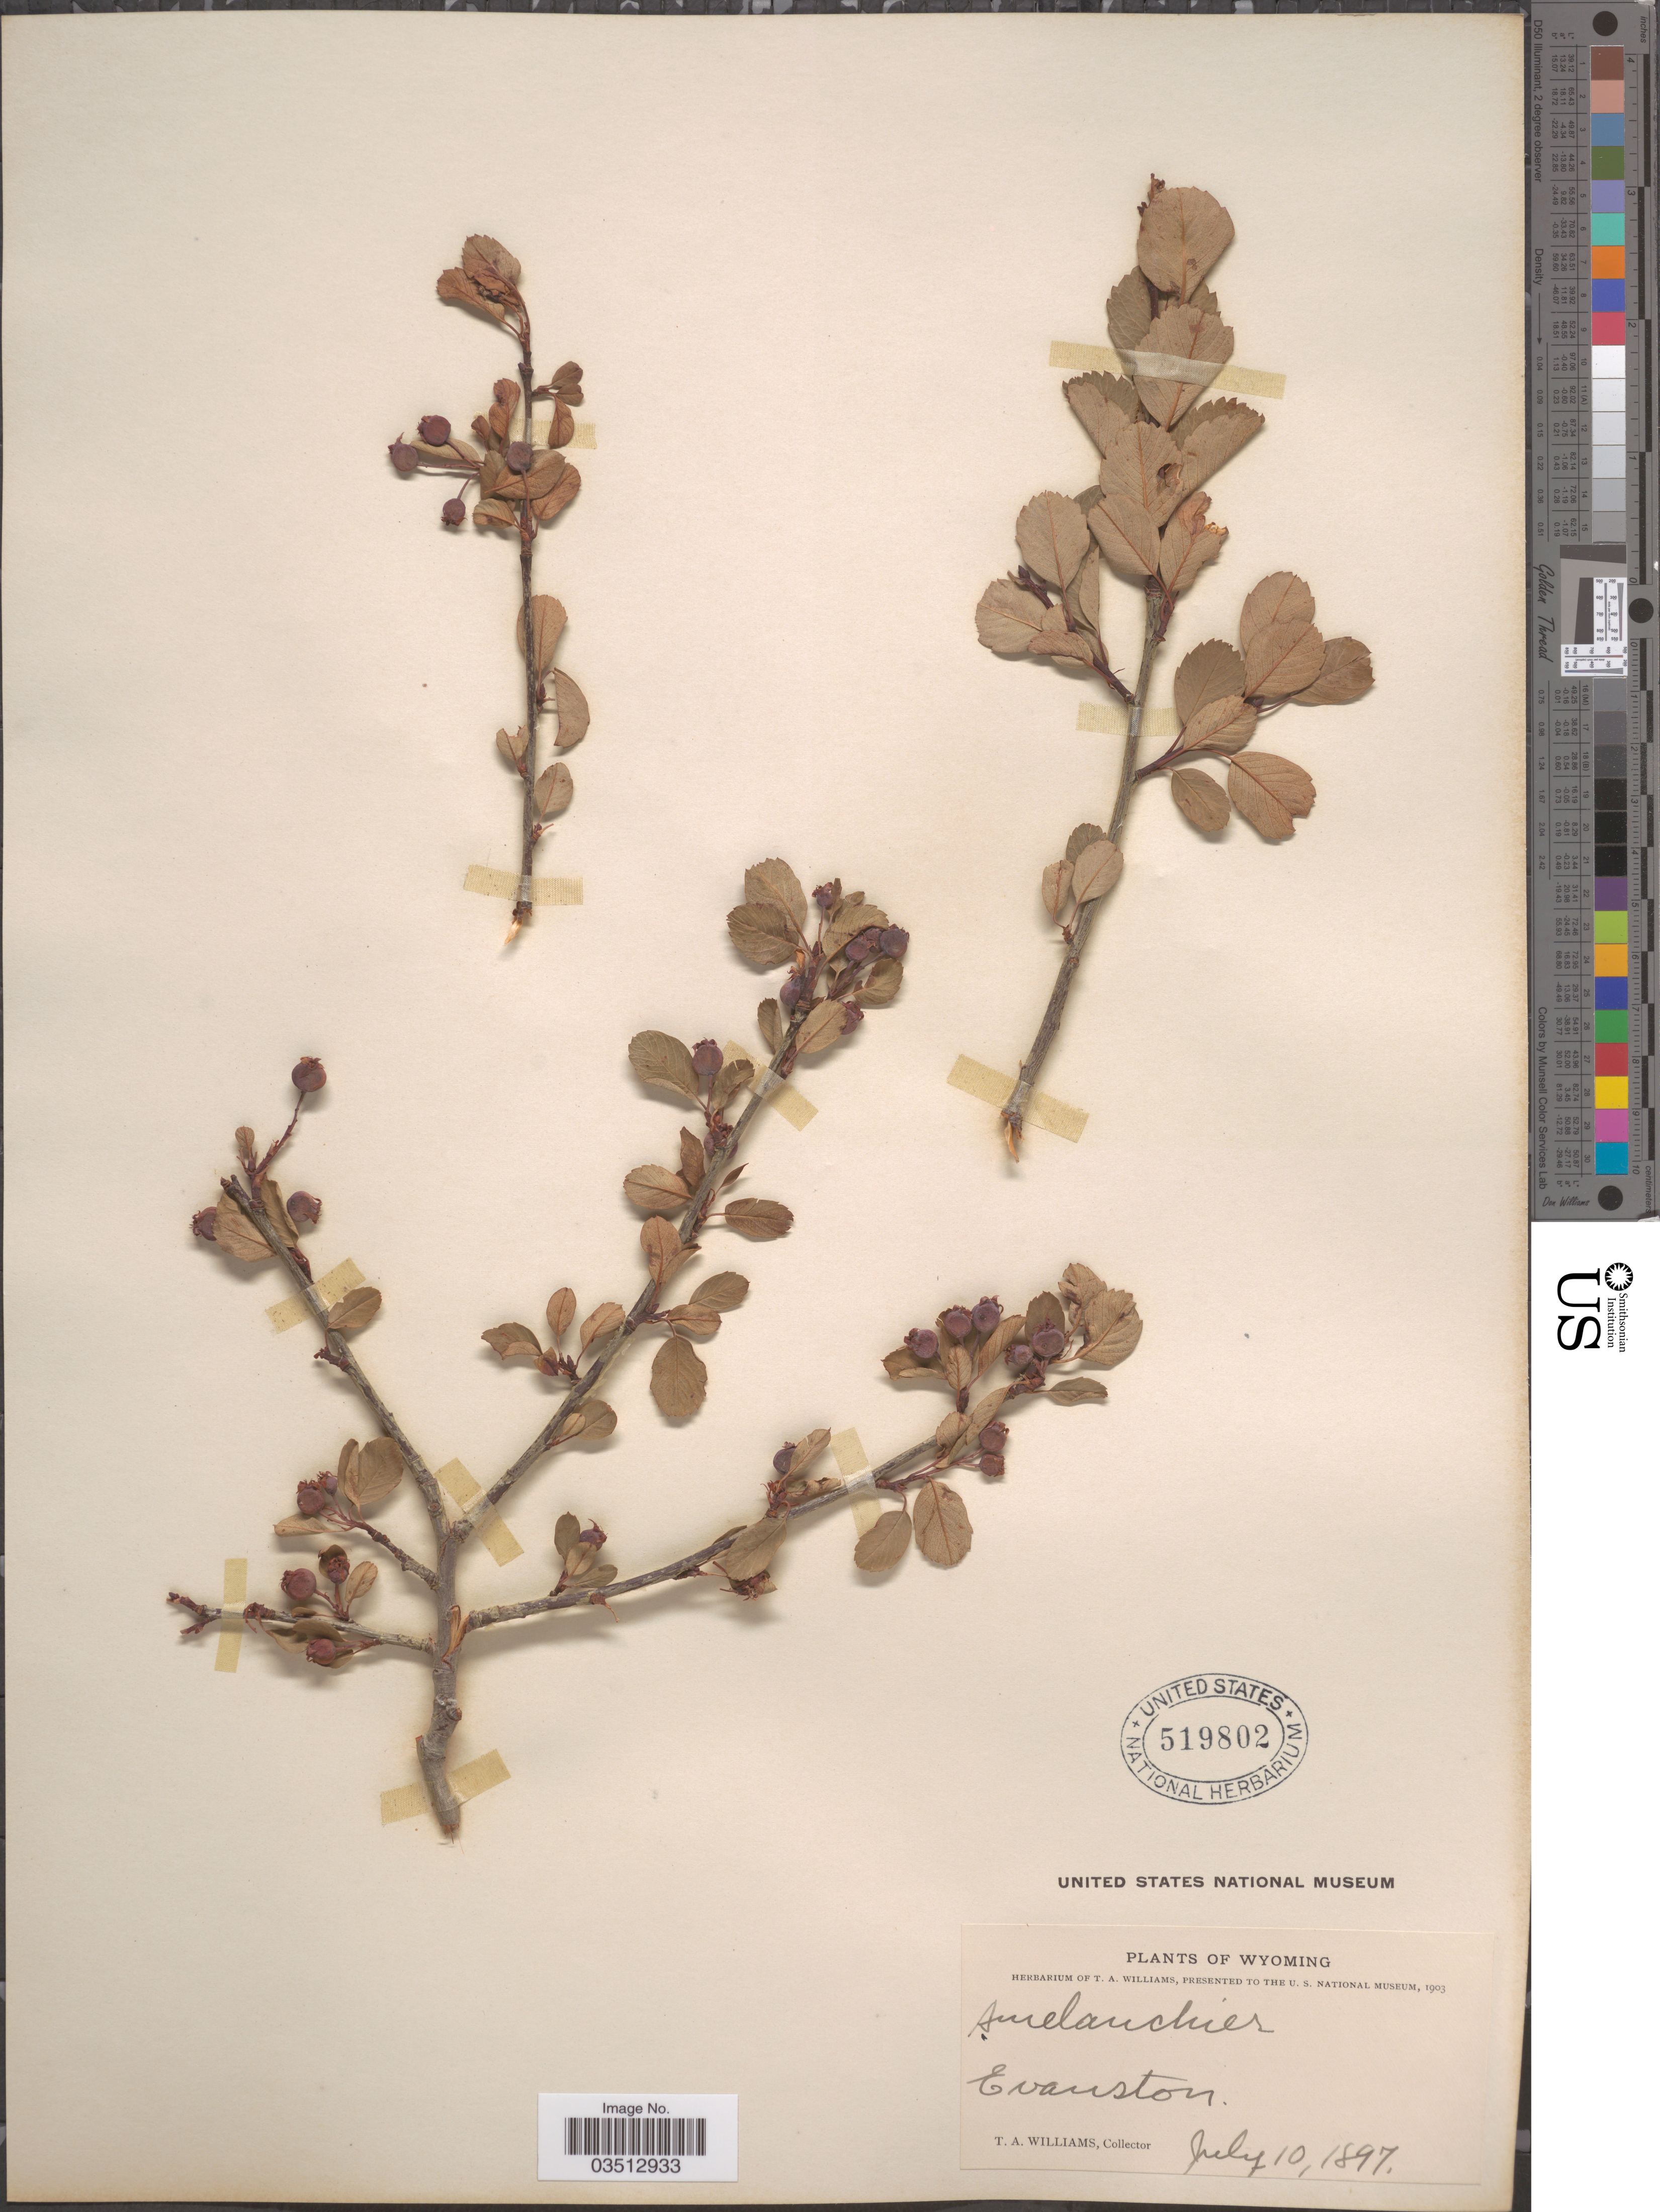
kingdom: Plantae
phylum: Tracheophyta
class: Magnoliopsida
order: Rosales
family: Rosaceae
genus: Amelanchier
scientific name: Amelanchier sp.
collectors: T. Williams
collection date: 1897-07-10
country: United States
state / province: Wyoming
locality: Evanston.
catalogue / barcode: US 519802